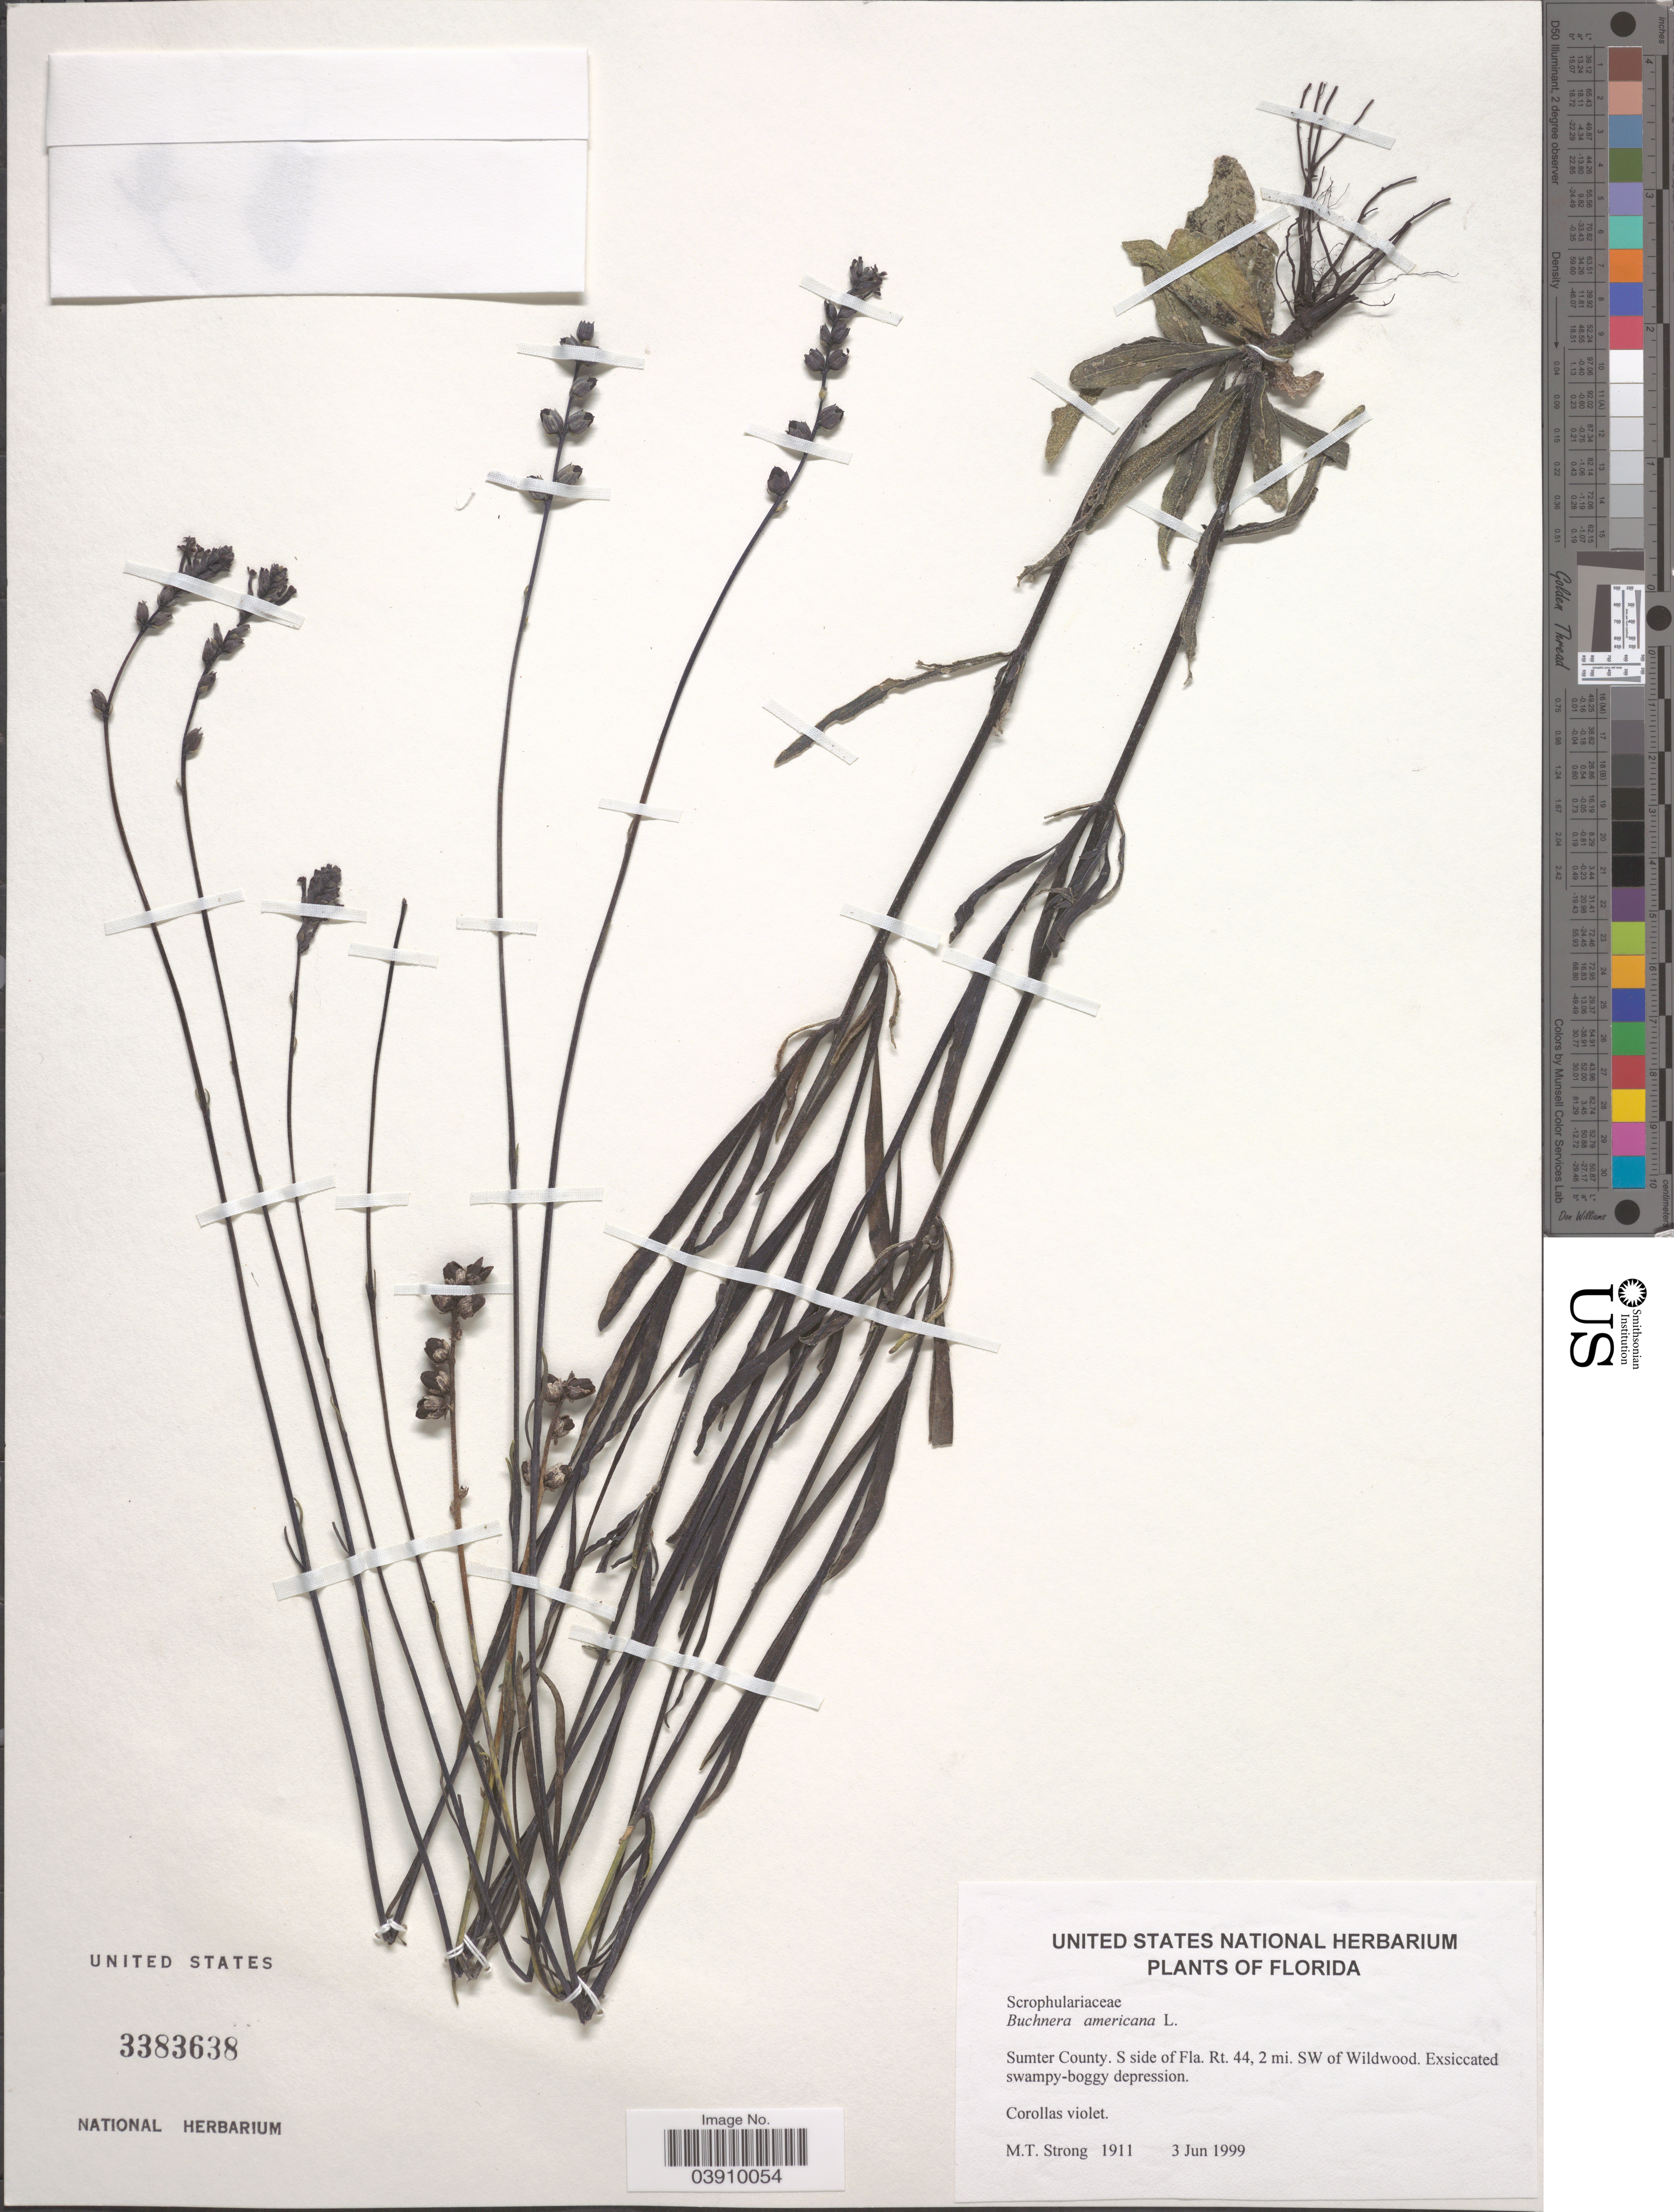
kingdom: Plantae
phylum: Tracheophyta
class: Magnoliopsida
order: Lamiales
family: Orobanchaceae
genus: Buchnera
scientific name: Buchnera americana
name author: L.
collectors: M. T. Strong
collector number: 1911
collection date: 1999-06-03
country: United States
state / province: Florida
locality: Sumter County. S side of Fla. Rt. 44, 2 mi. SW of Wildwood.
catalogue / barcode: US 3383638